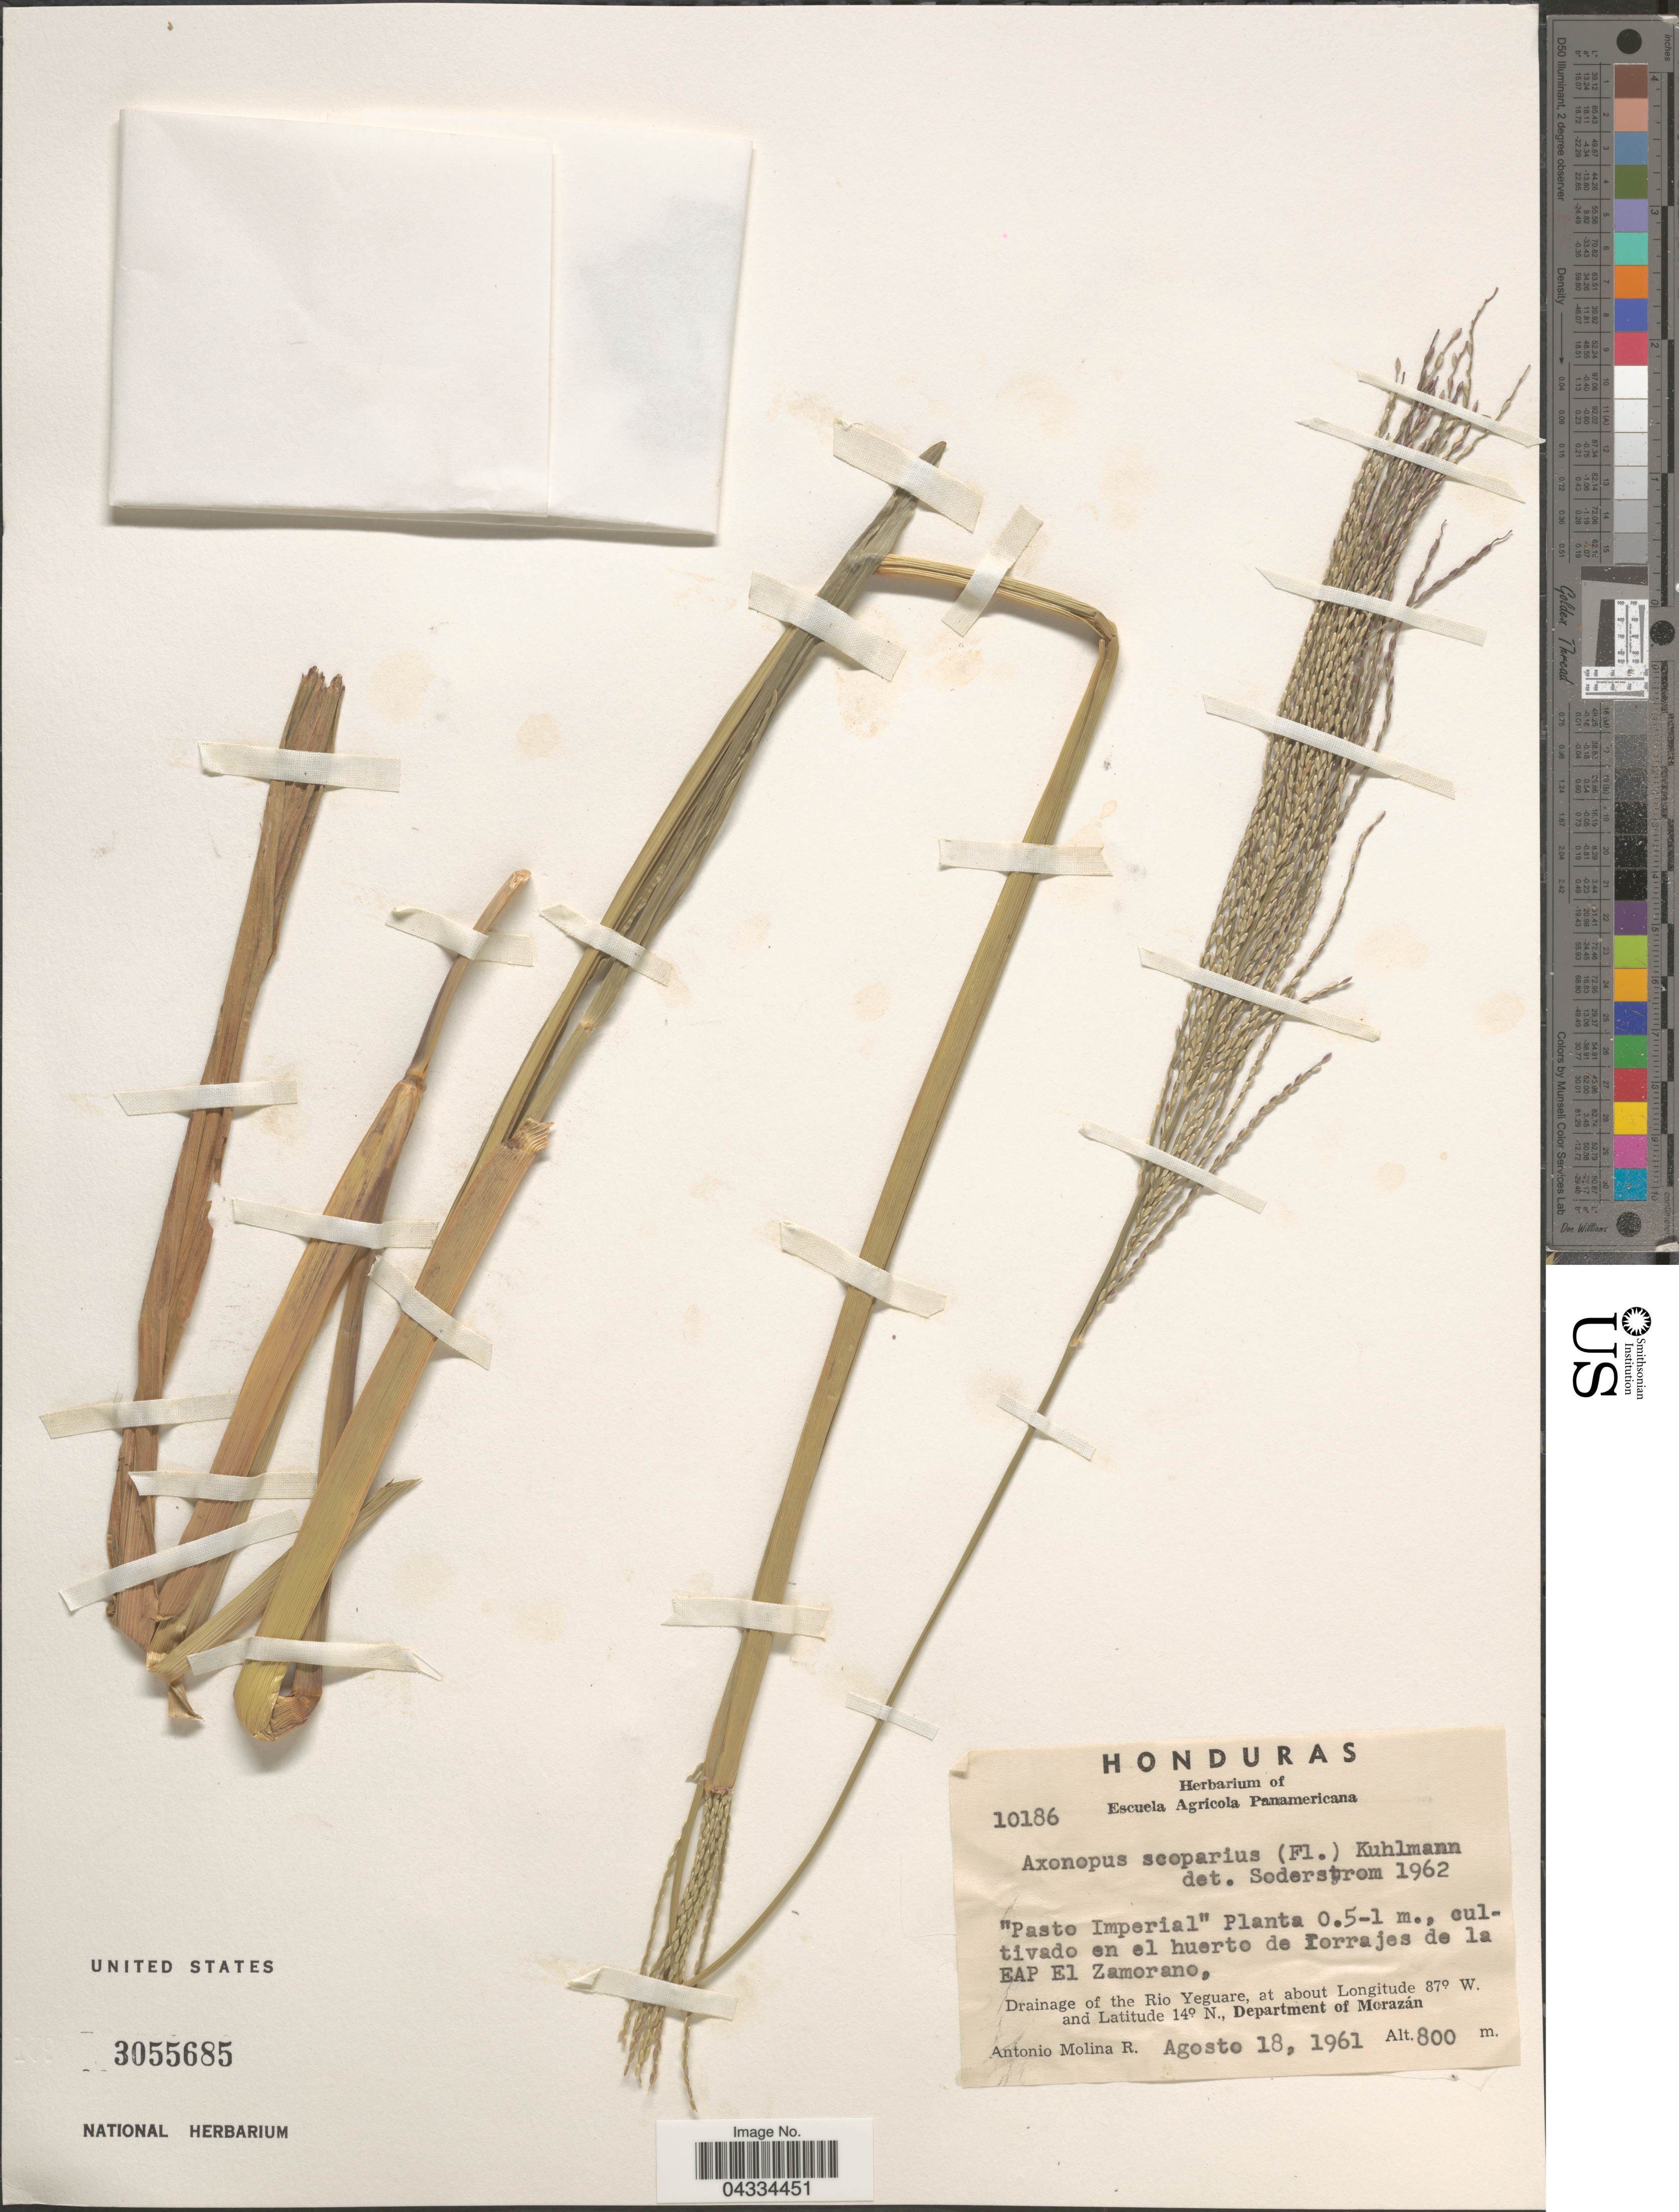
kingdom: Plantae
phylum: Tracheophyta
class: Liliopsida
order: Poales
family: Poaceae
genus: Axonopus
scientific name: Axonopus scoparius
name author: (Flüggé) Kuhlm.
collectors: A. Molina R.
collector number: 10186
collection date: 1961-08-18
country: Honduras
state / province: Fco. Morazán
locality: Cultivado en el huerto de forrajes de la EAP El Zamorano, Drainage of the Rio Yeguare, Department of Morazán.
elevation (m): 800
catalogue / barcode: US 3055685